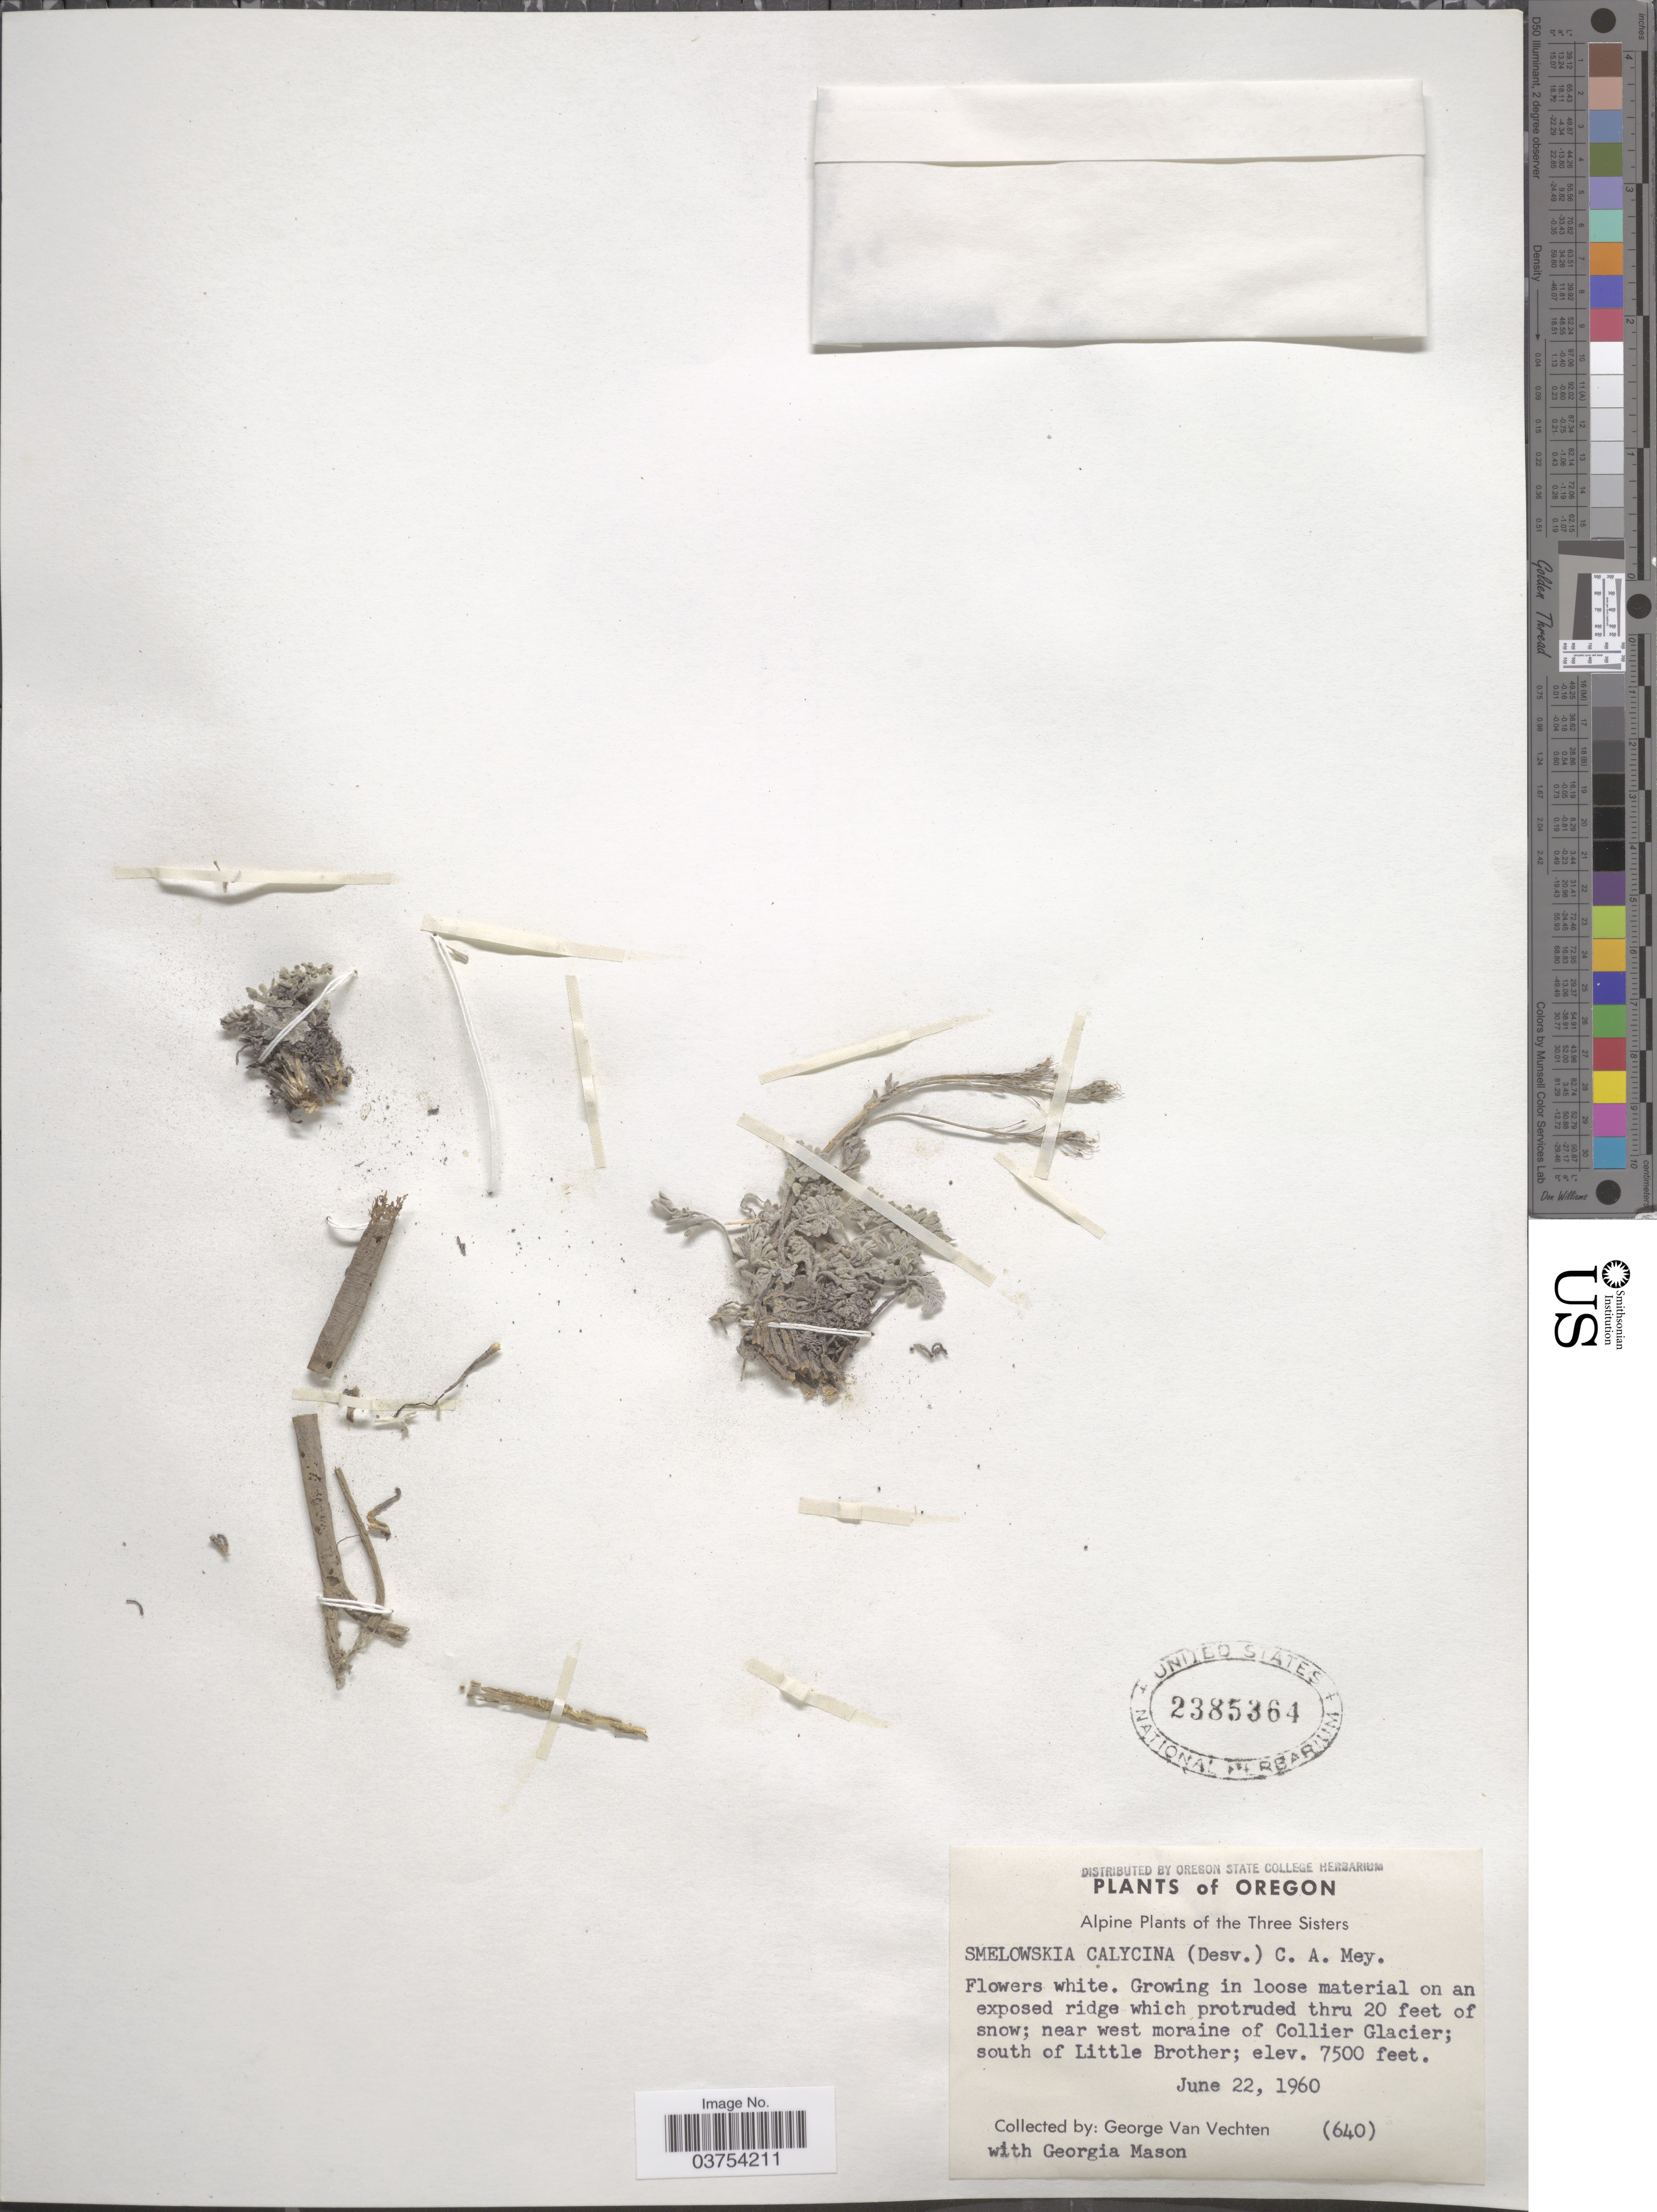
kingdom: Plantae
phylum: Tracheophyta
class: Magnoliopsida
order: Brassicales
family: Brassicaceae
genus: Smelowskia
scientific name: Smelowskia calycina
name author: (Stephan) C.A. Mey.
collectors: G. Vechten & G. Mason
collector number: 640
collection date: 1960-06-22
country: United States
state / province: Oregon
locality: Alpine of the Three Sisters. Near west moraine of Collier Glacier; south of Little Brother.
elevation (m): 2286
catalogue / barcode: US 2385364